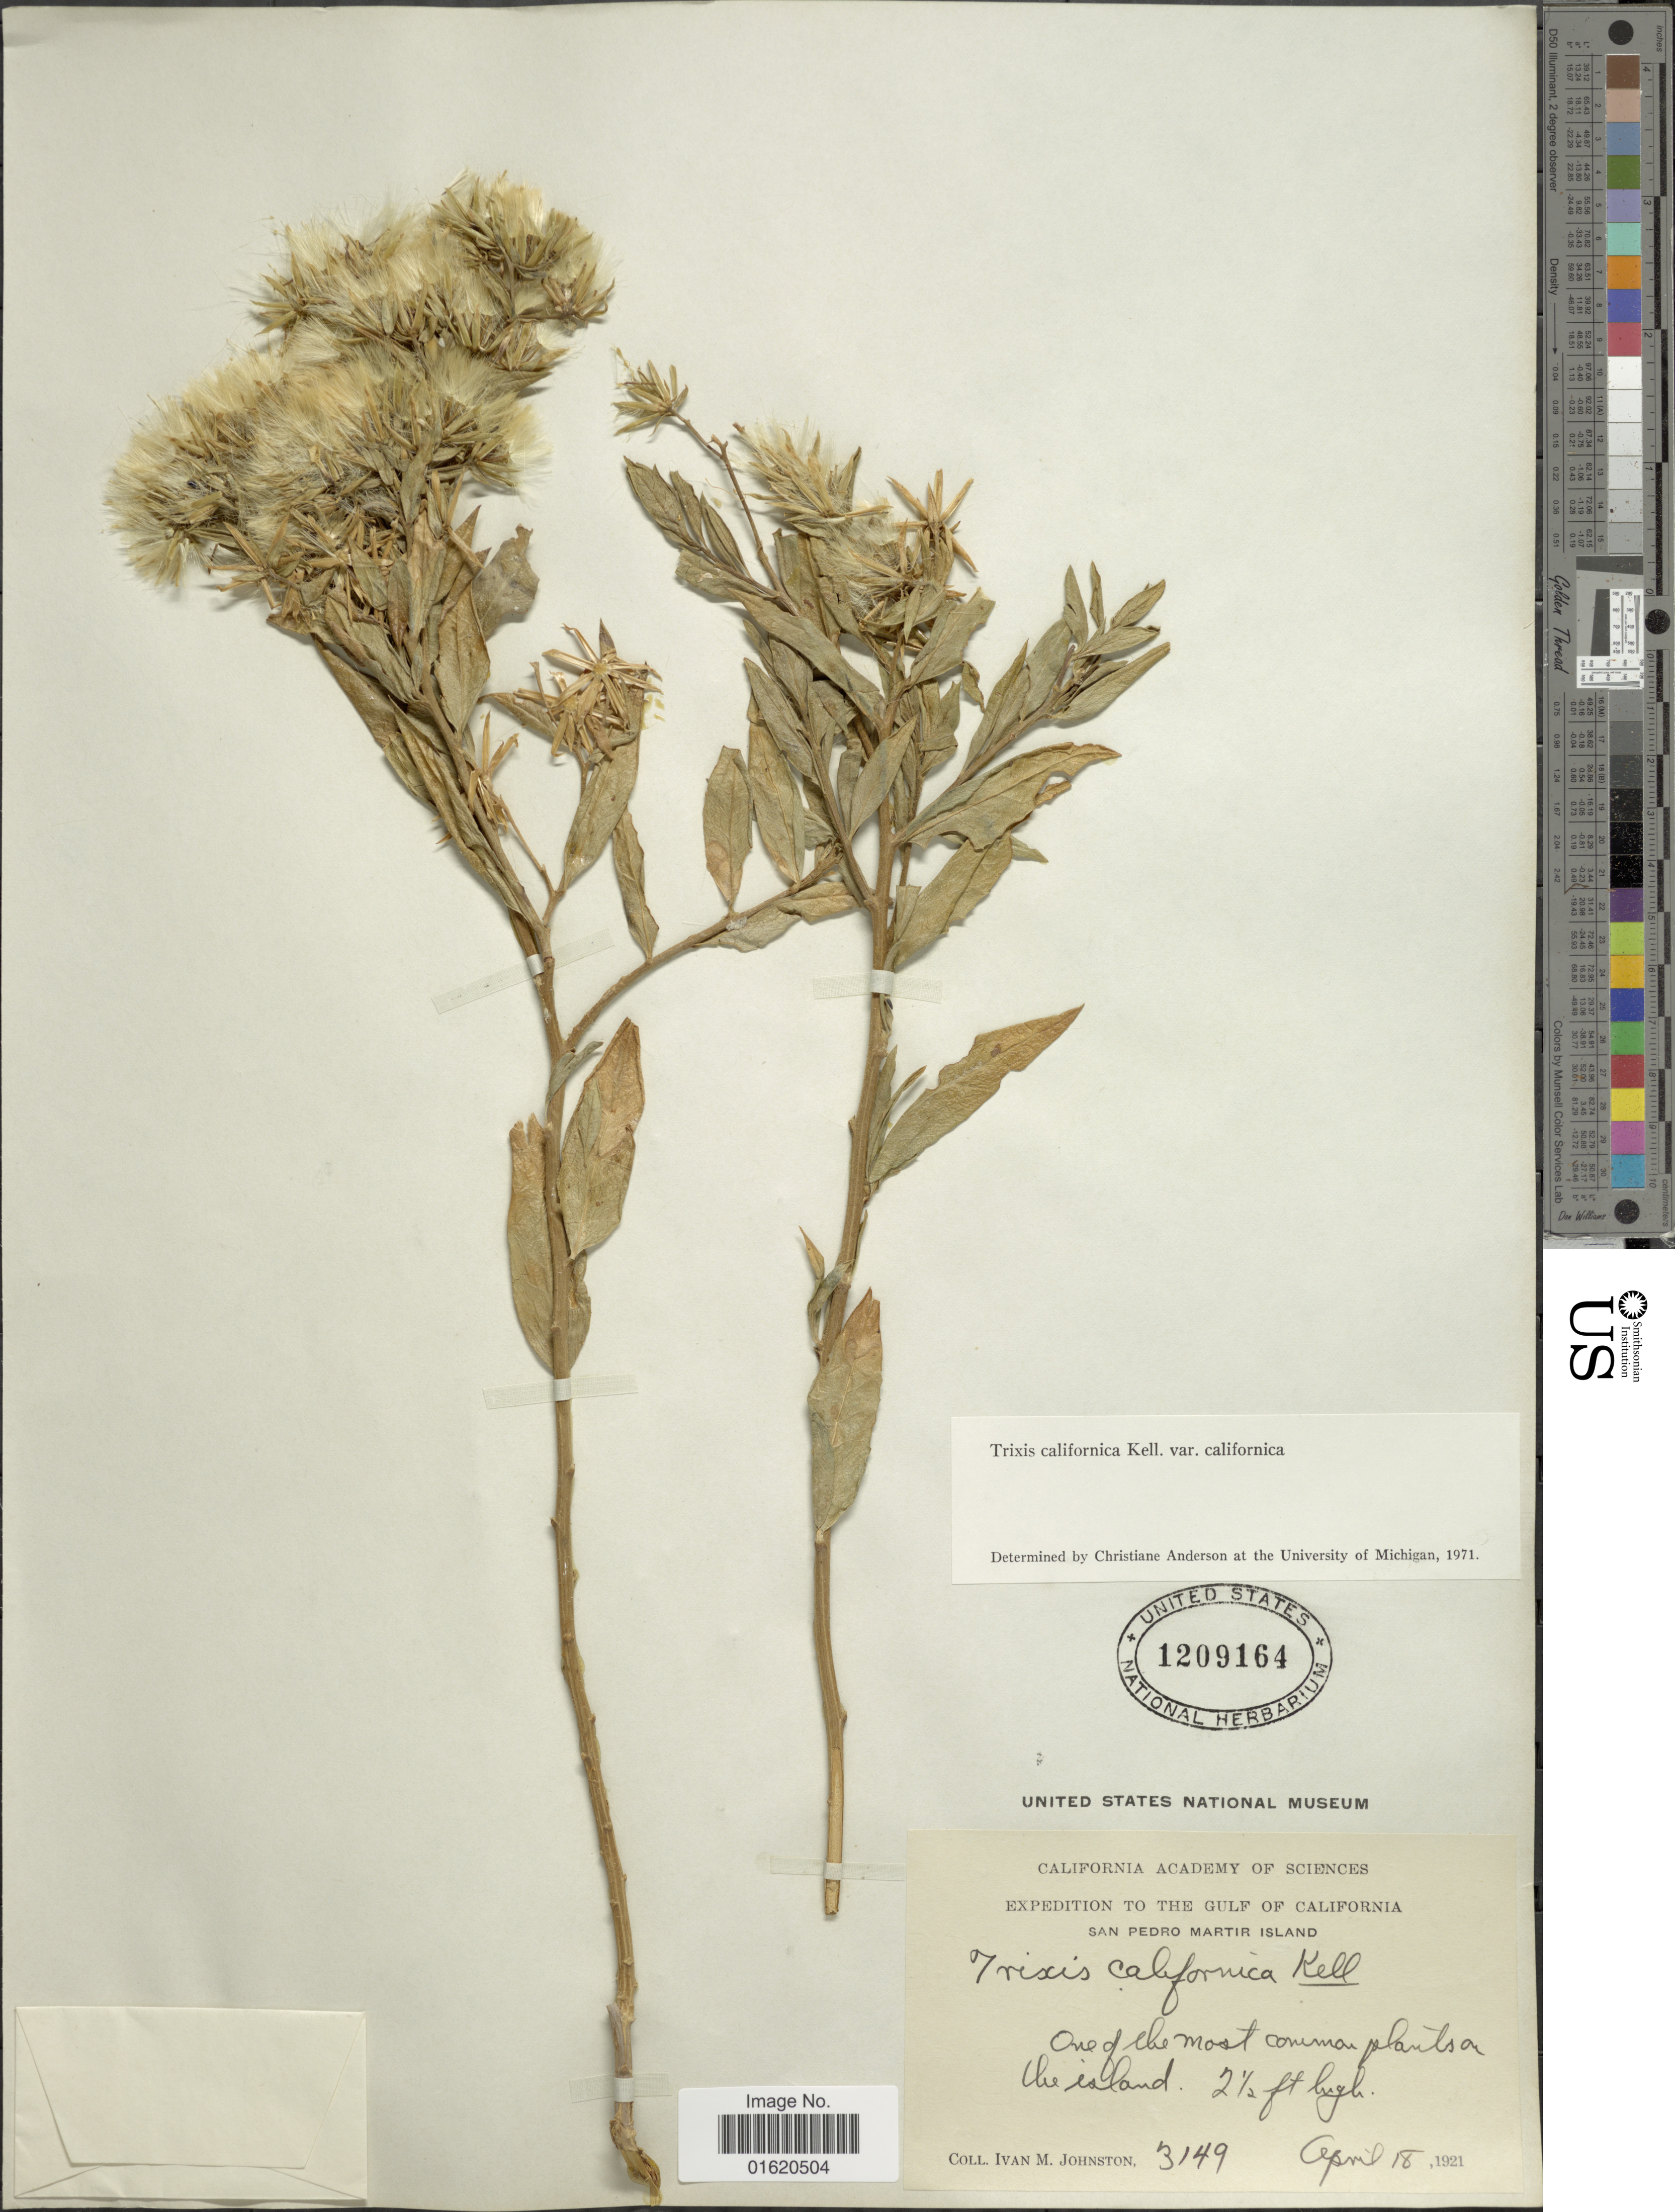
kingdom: Plantae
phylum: Tracheophyta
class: Magnoliopsida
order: Asterales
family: Asteraceae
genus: Trixis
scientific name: Trixis californica var. californica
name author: Kellogg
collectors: I.M. Johnston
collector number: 3149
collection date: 1921-04-18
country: Mexico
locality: Gulf of California, San Pedro Martis Island, one of the most comman plants on the island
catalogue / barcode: US 1209164